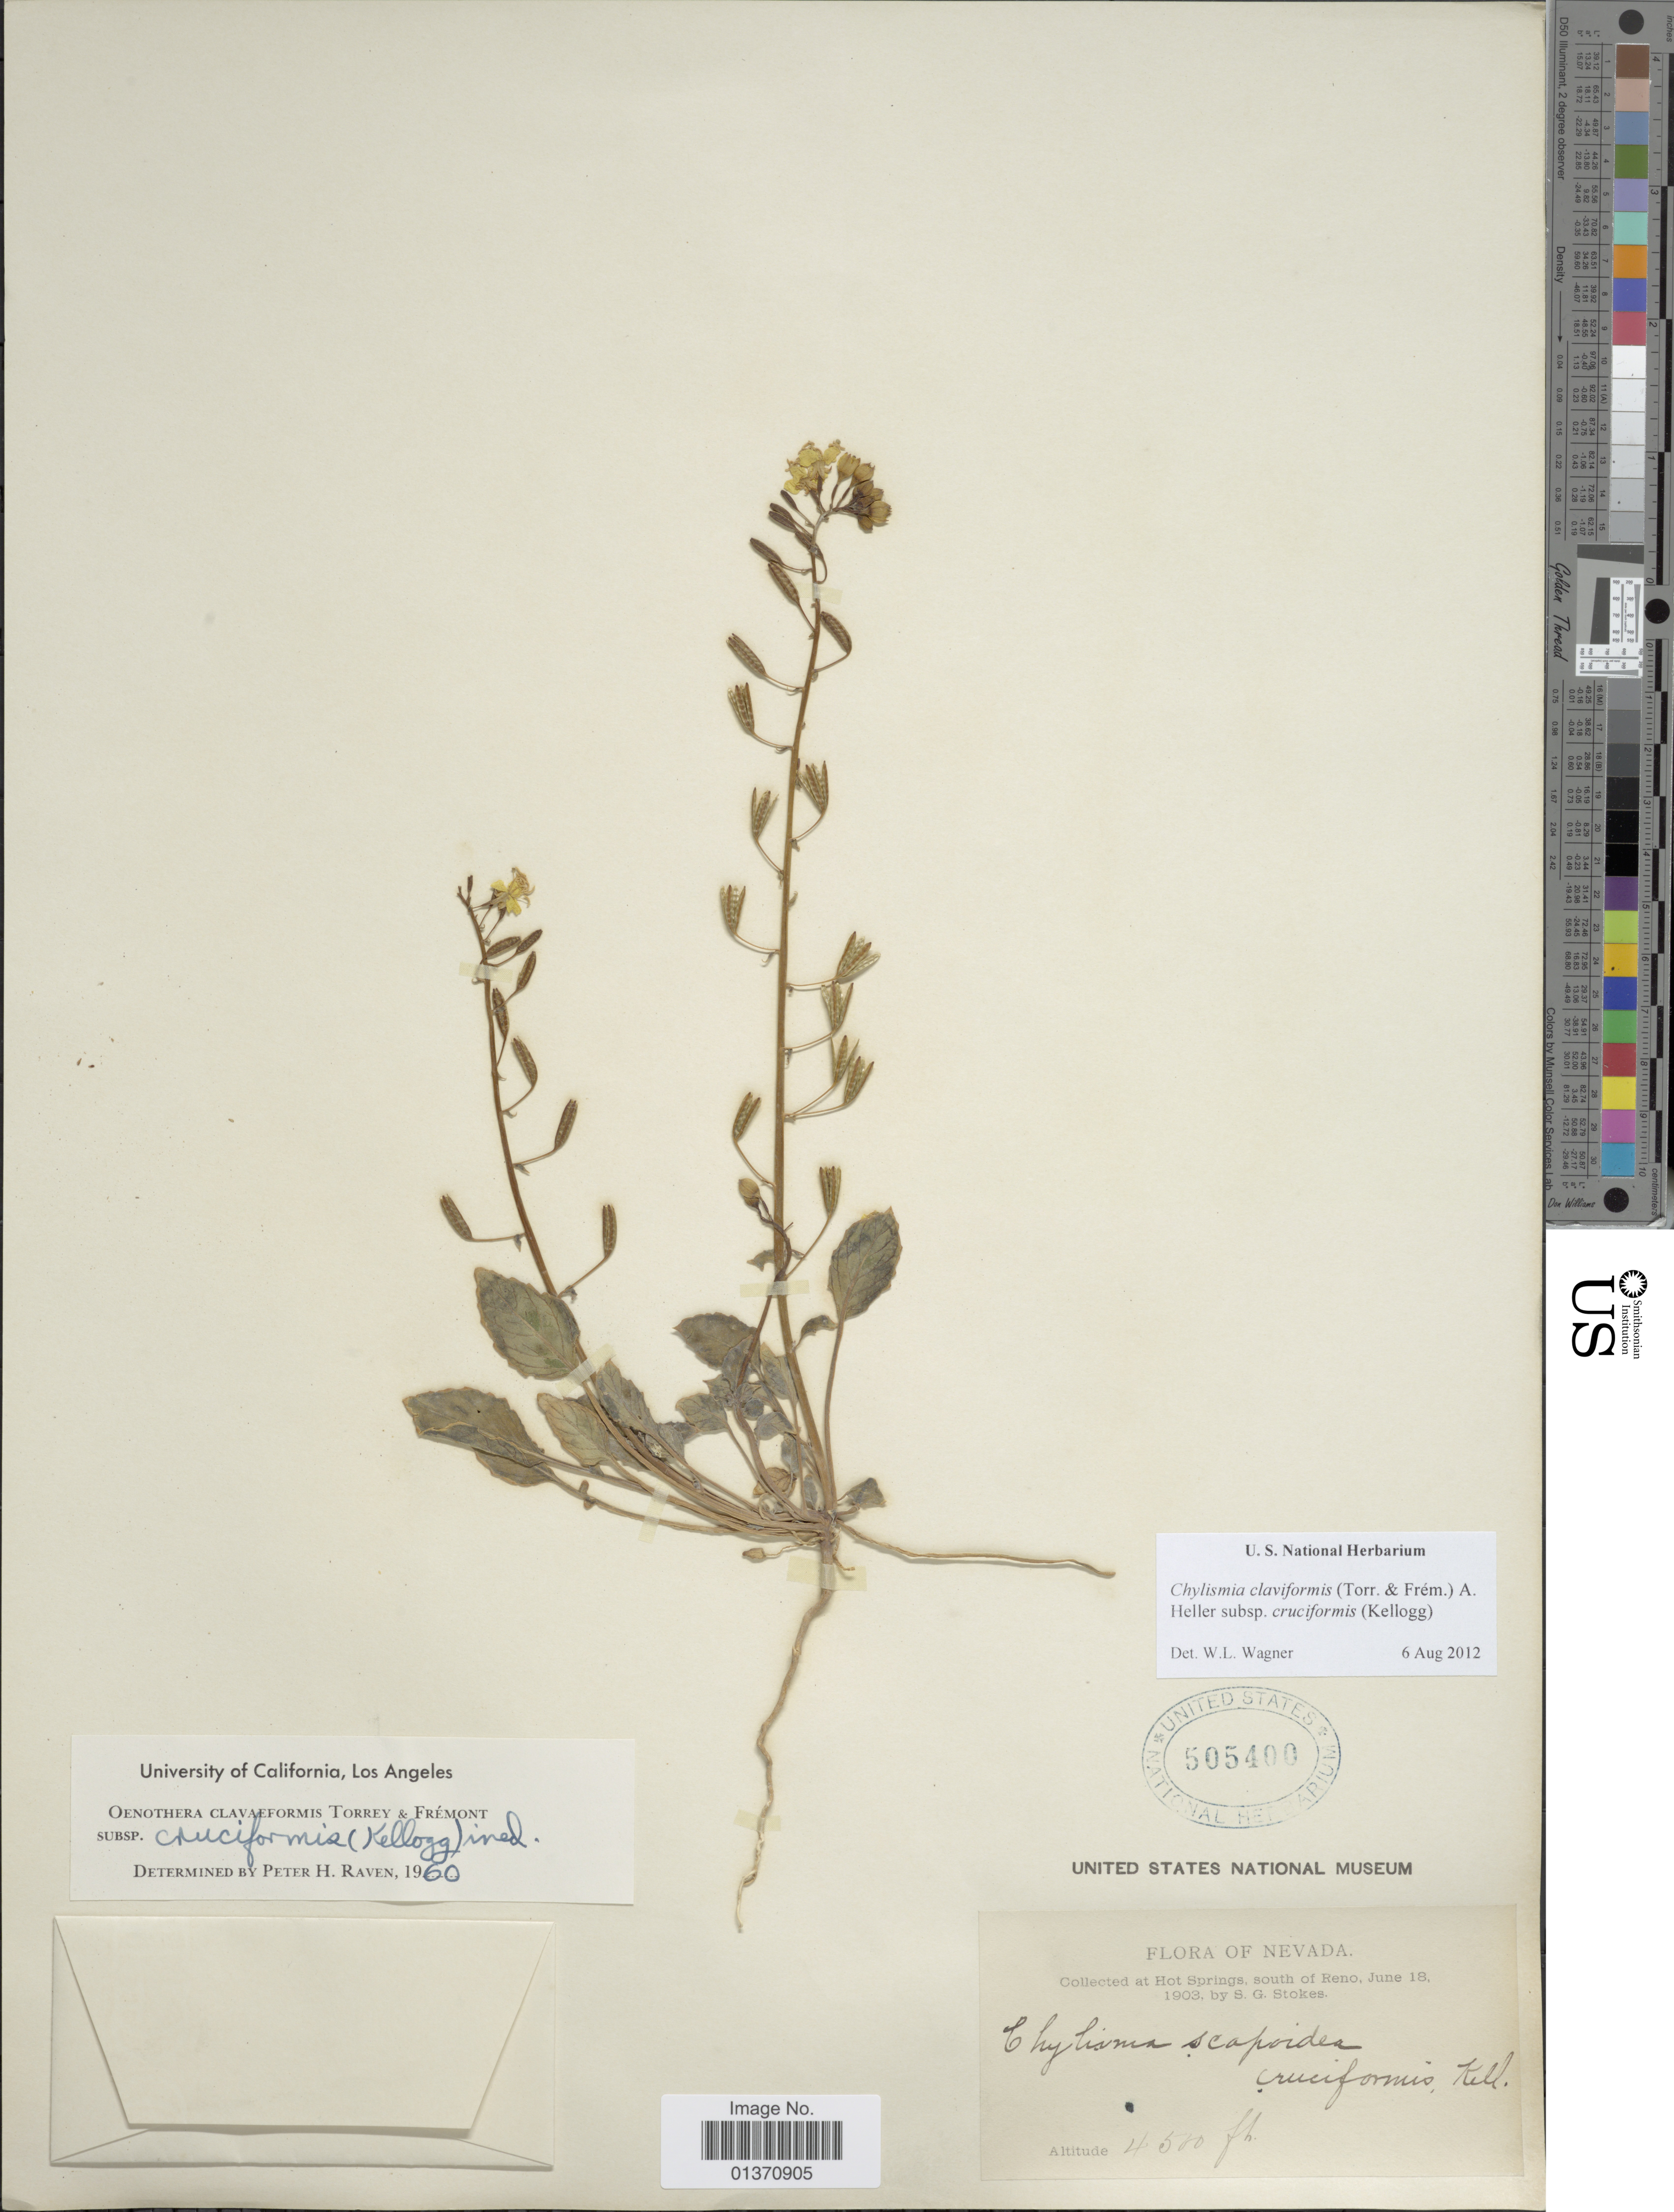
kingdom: Plantae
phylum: Tracheophyta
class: Magnoliopsida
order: Myrtales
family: Onagraceae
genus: Chylismia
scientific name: Chylismia claviformis subsp. cruciformis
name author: (Kellog) W.L. Wagner & Hoch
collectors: S. G. Stokes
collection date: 1903-06-18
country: United States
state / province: Nevada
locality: Hot Springs, south of Reno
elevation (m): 1372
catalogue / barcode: US 505400